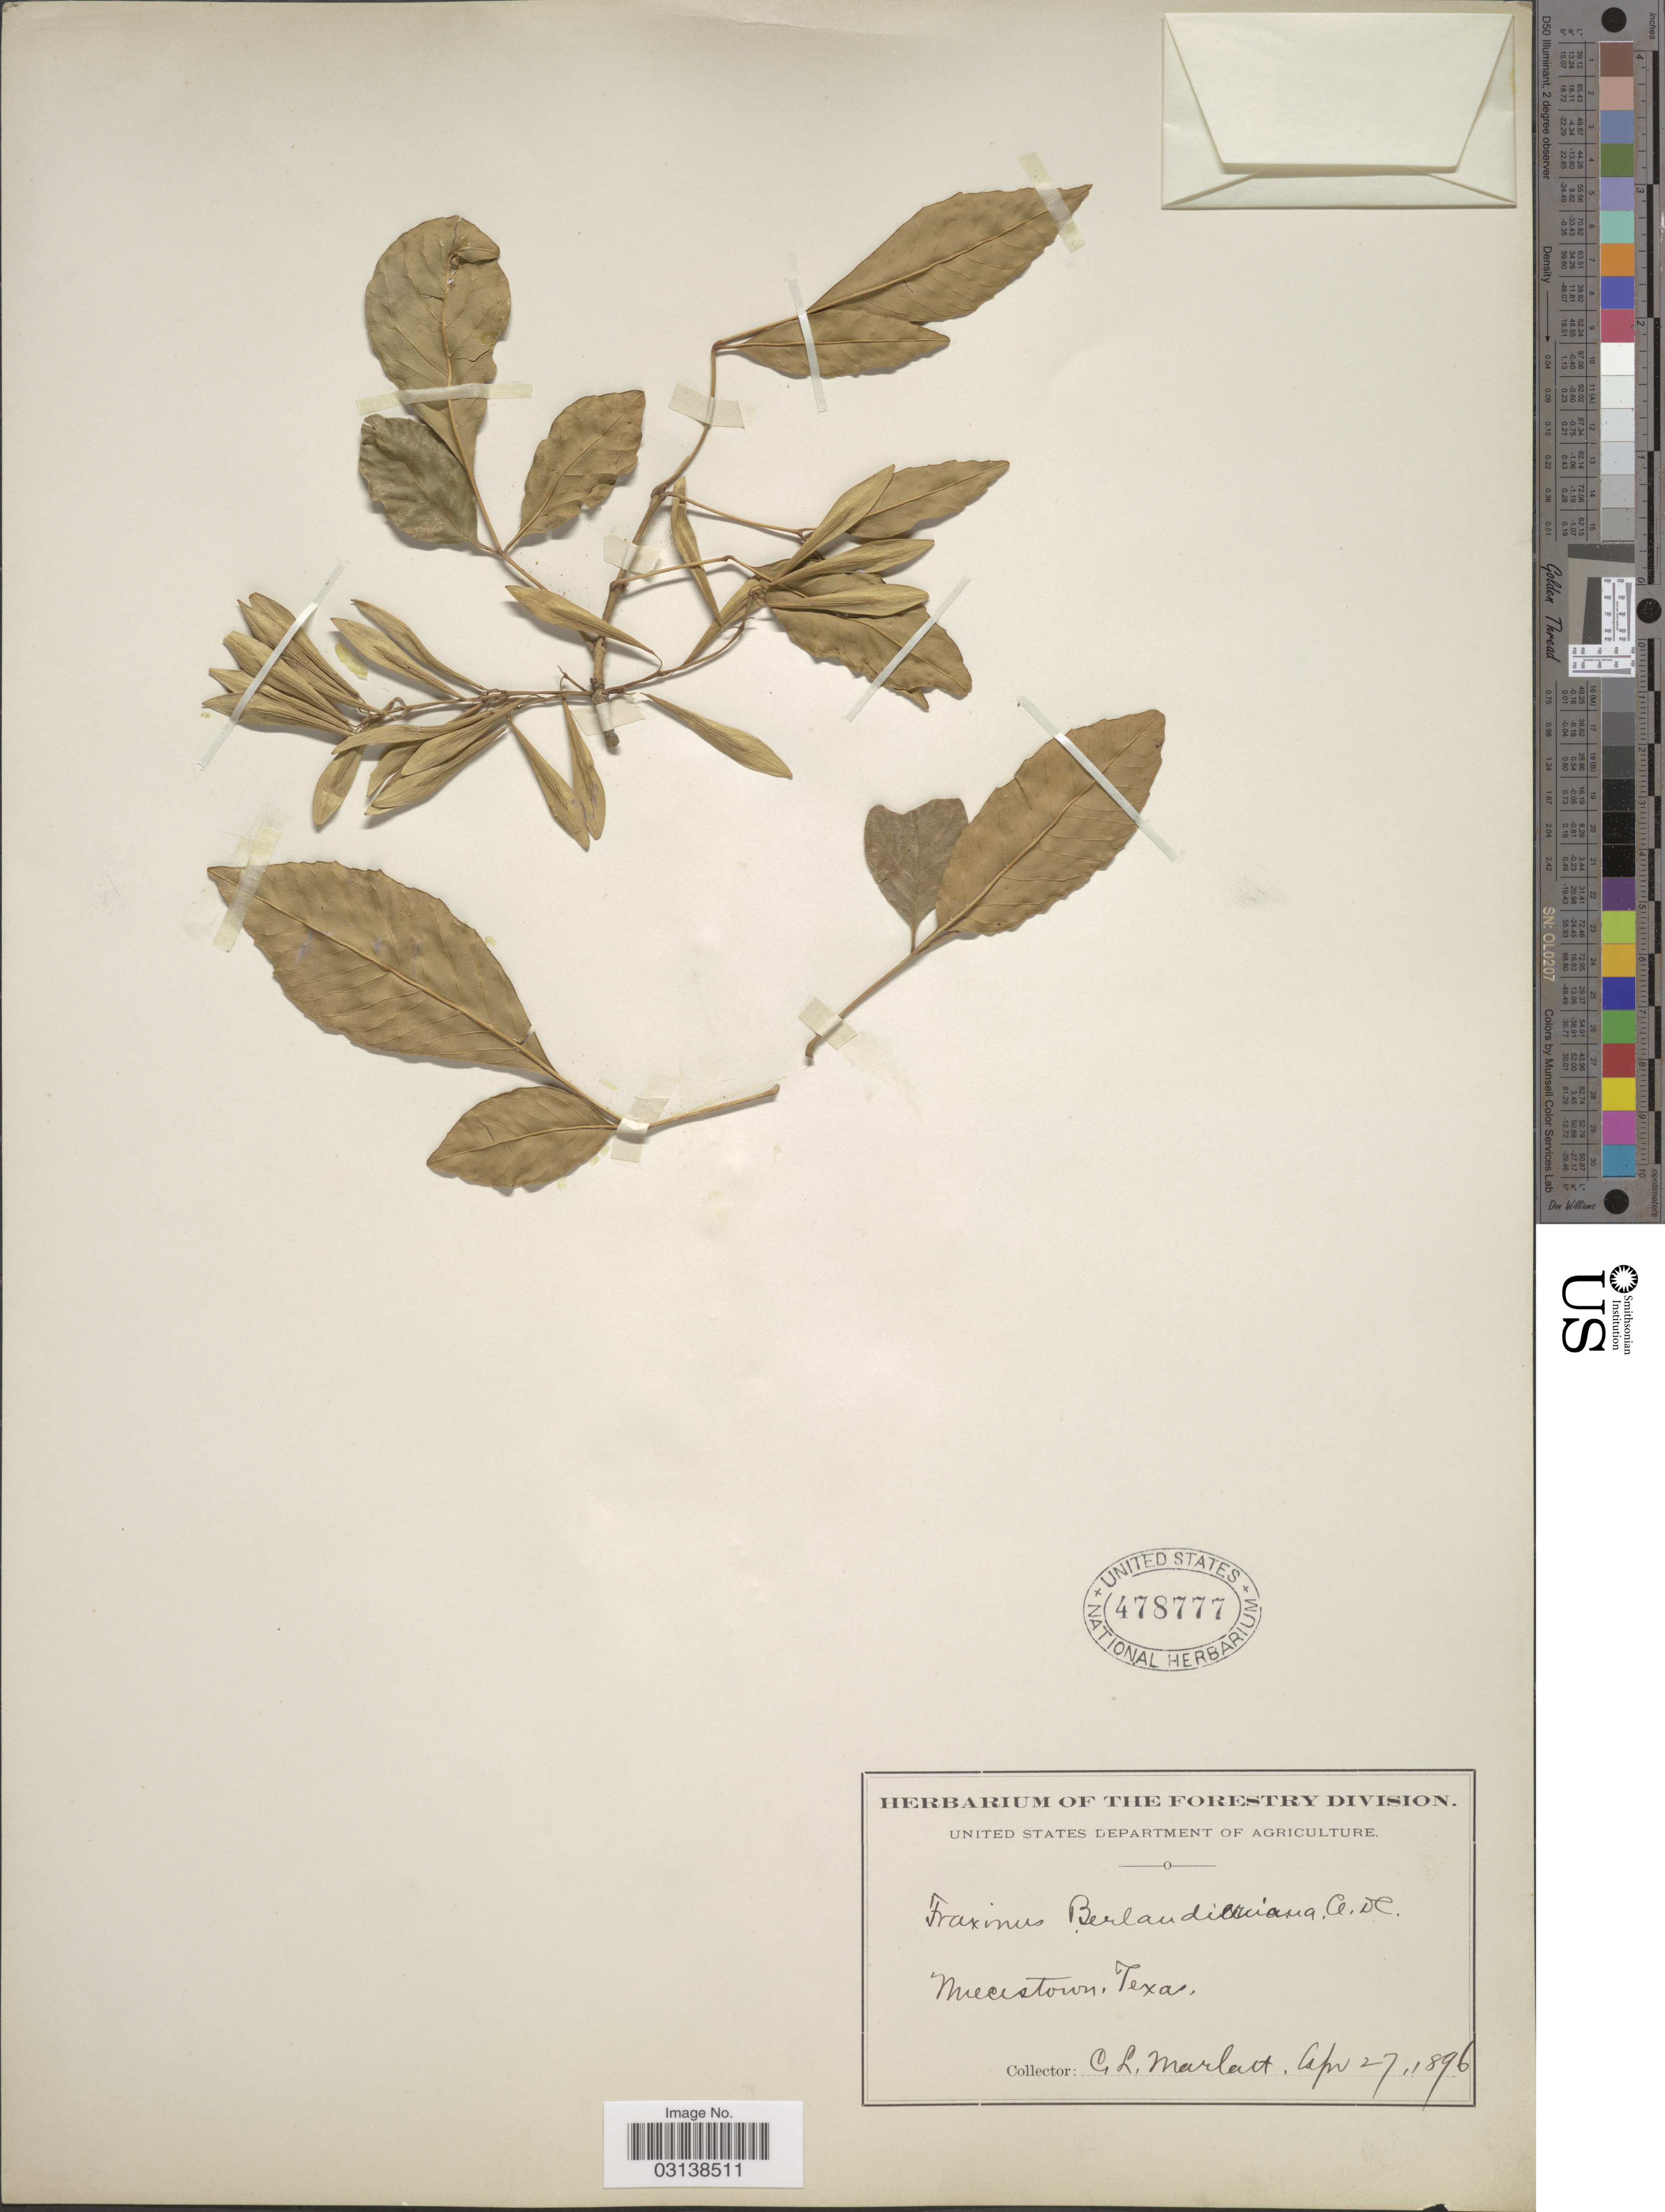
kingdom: Plantae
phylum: Tracheophyta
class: Magnoliopsida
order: Lamiales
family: Oleaceae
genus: Fraxinus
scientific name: Fraxinus berlandieriana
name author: A. DC.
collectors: C. Marlatt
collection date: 1896-04-27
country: United States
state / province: Texas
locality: Nuecestown.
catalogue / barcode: US 478777